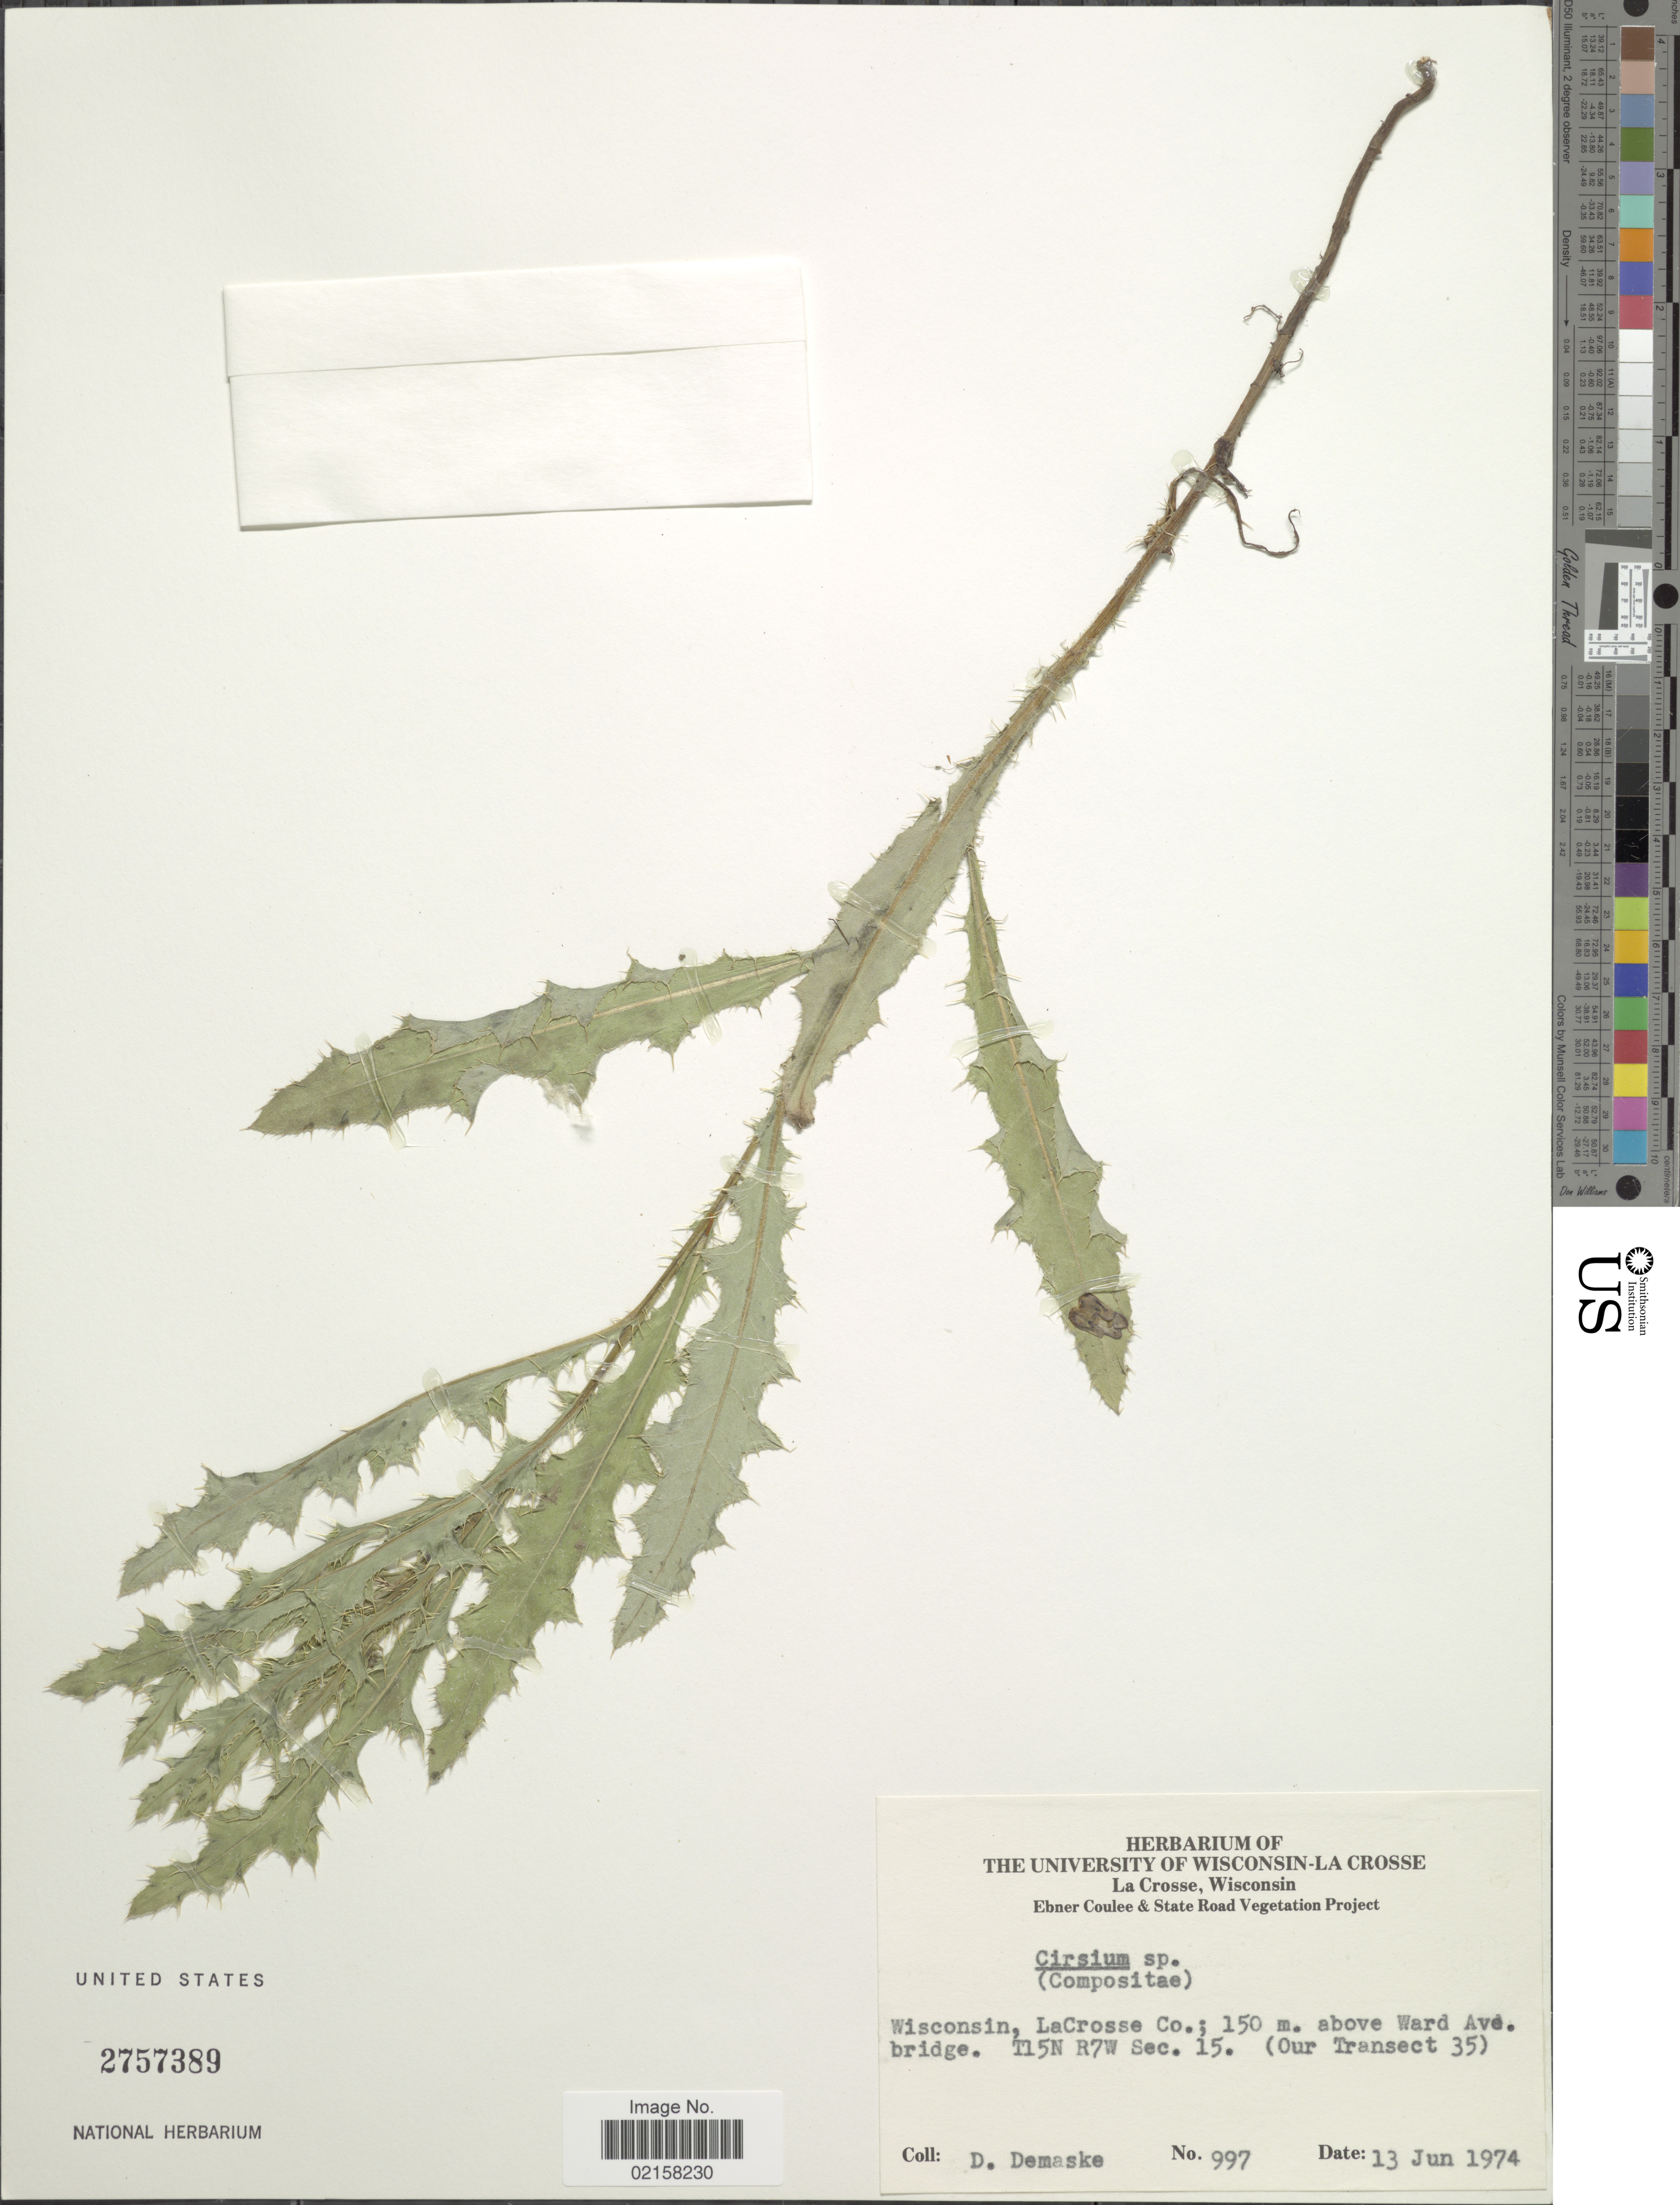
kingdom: Plantae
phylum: Tracheophyta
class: Magnoliopsida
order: Asterales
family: Asteraceae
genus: Cirsium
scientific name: Cirsium arvense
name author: (L.) Scop.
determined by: Ackerfield, Jennifer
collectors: D. Demaske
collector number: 997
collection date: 1974-06-13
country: United States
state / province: Wisconsin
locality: LaCrosse Co.; above Ward Ave. bridge, T15N R7W Sec.15. (Our Transect 35), Ebner Coulee & State Road Vegetation.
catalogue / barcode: US 2757389